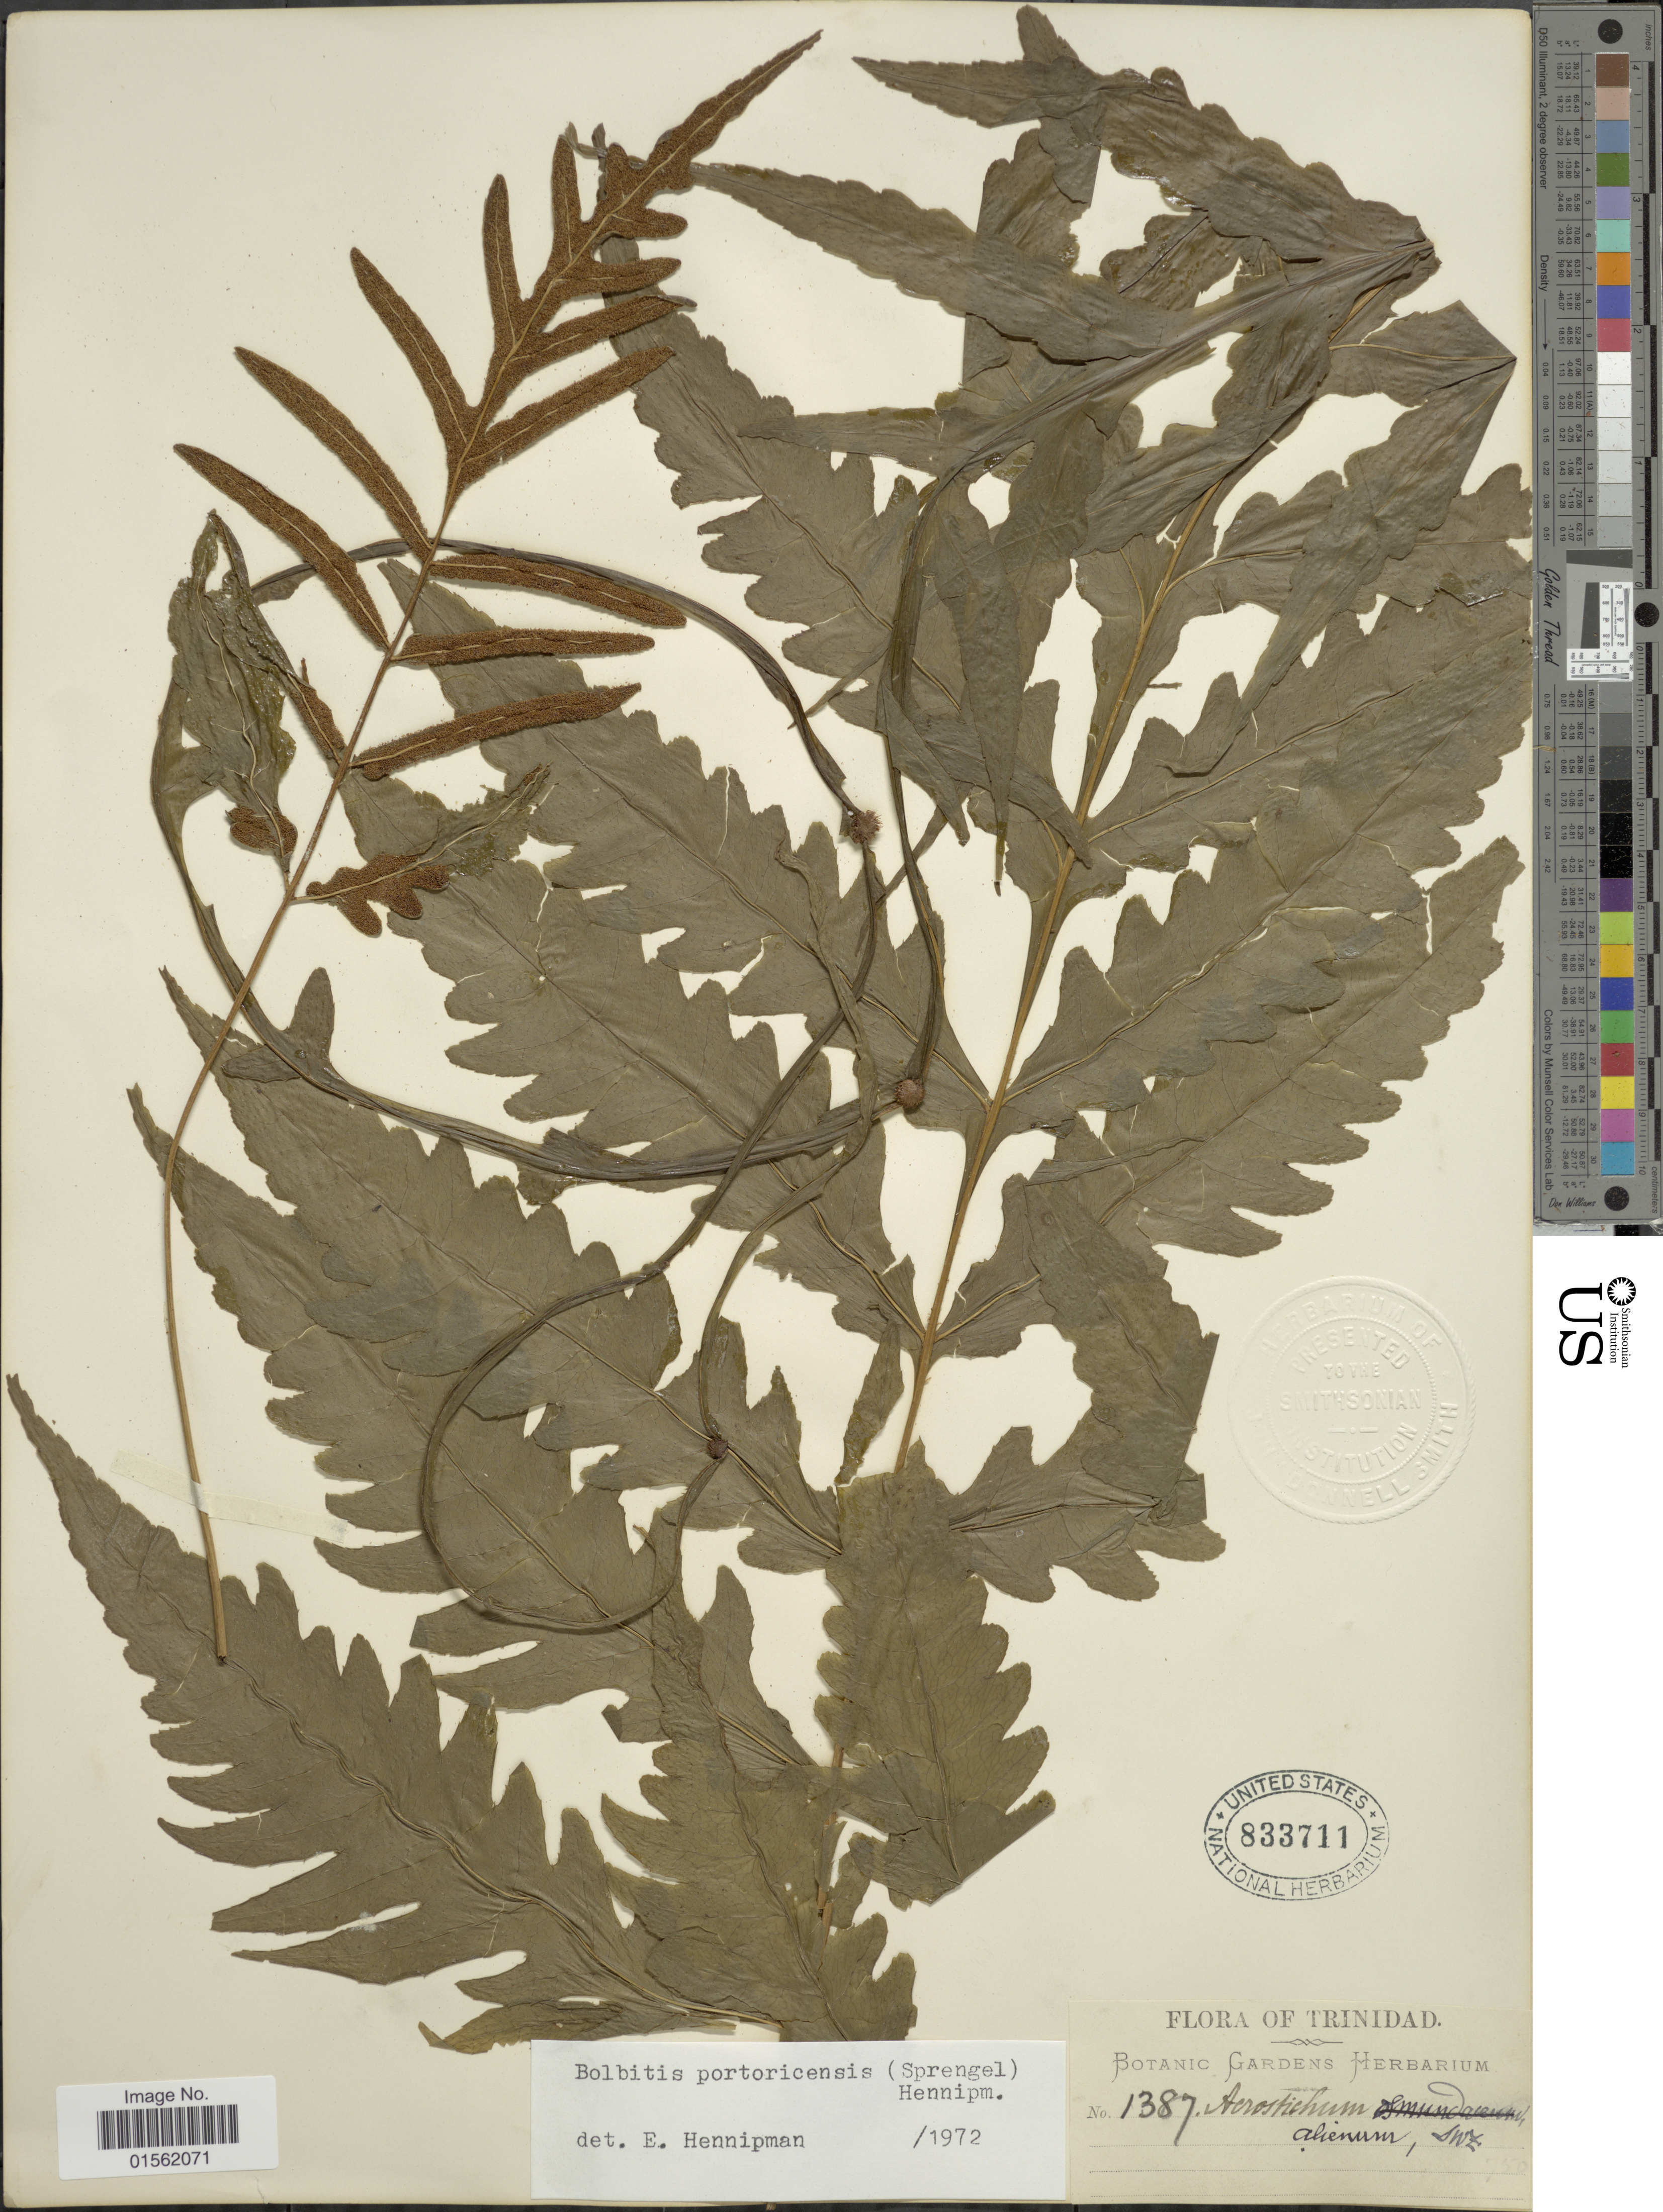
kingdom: Plantae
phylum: Tracheophyta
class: Polypodiopsida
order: Polypodiales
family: Dryopteridaceae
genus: Bolbitis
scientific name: Bolbitis portoricensis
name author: (Spreng.) Hennipman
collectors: Botanic Gardens Herbarium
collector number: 1387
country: Trinidad and Tobago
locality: Trinidad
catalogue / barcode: US 833711